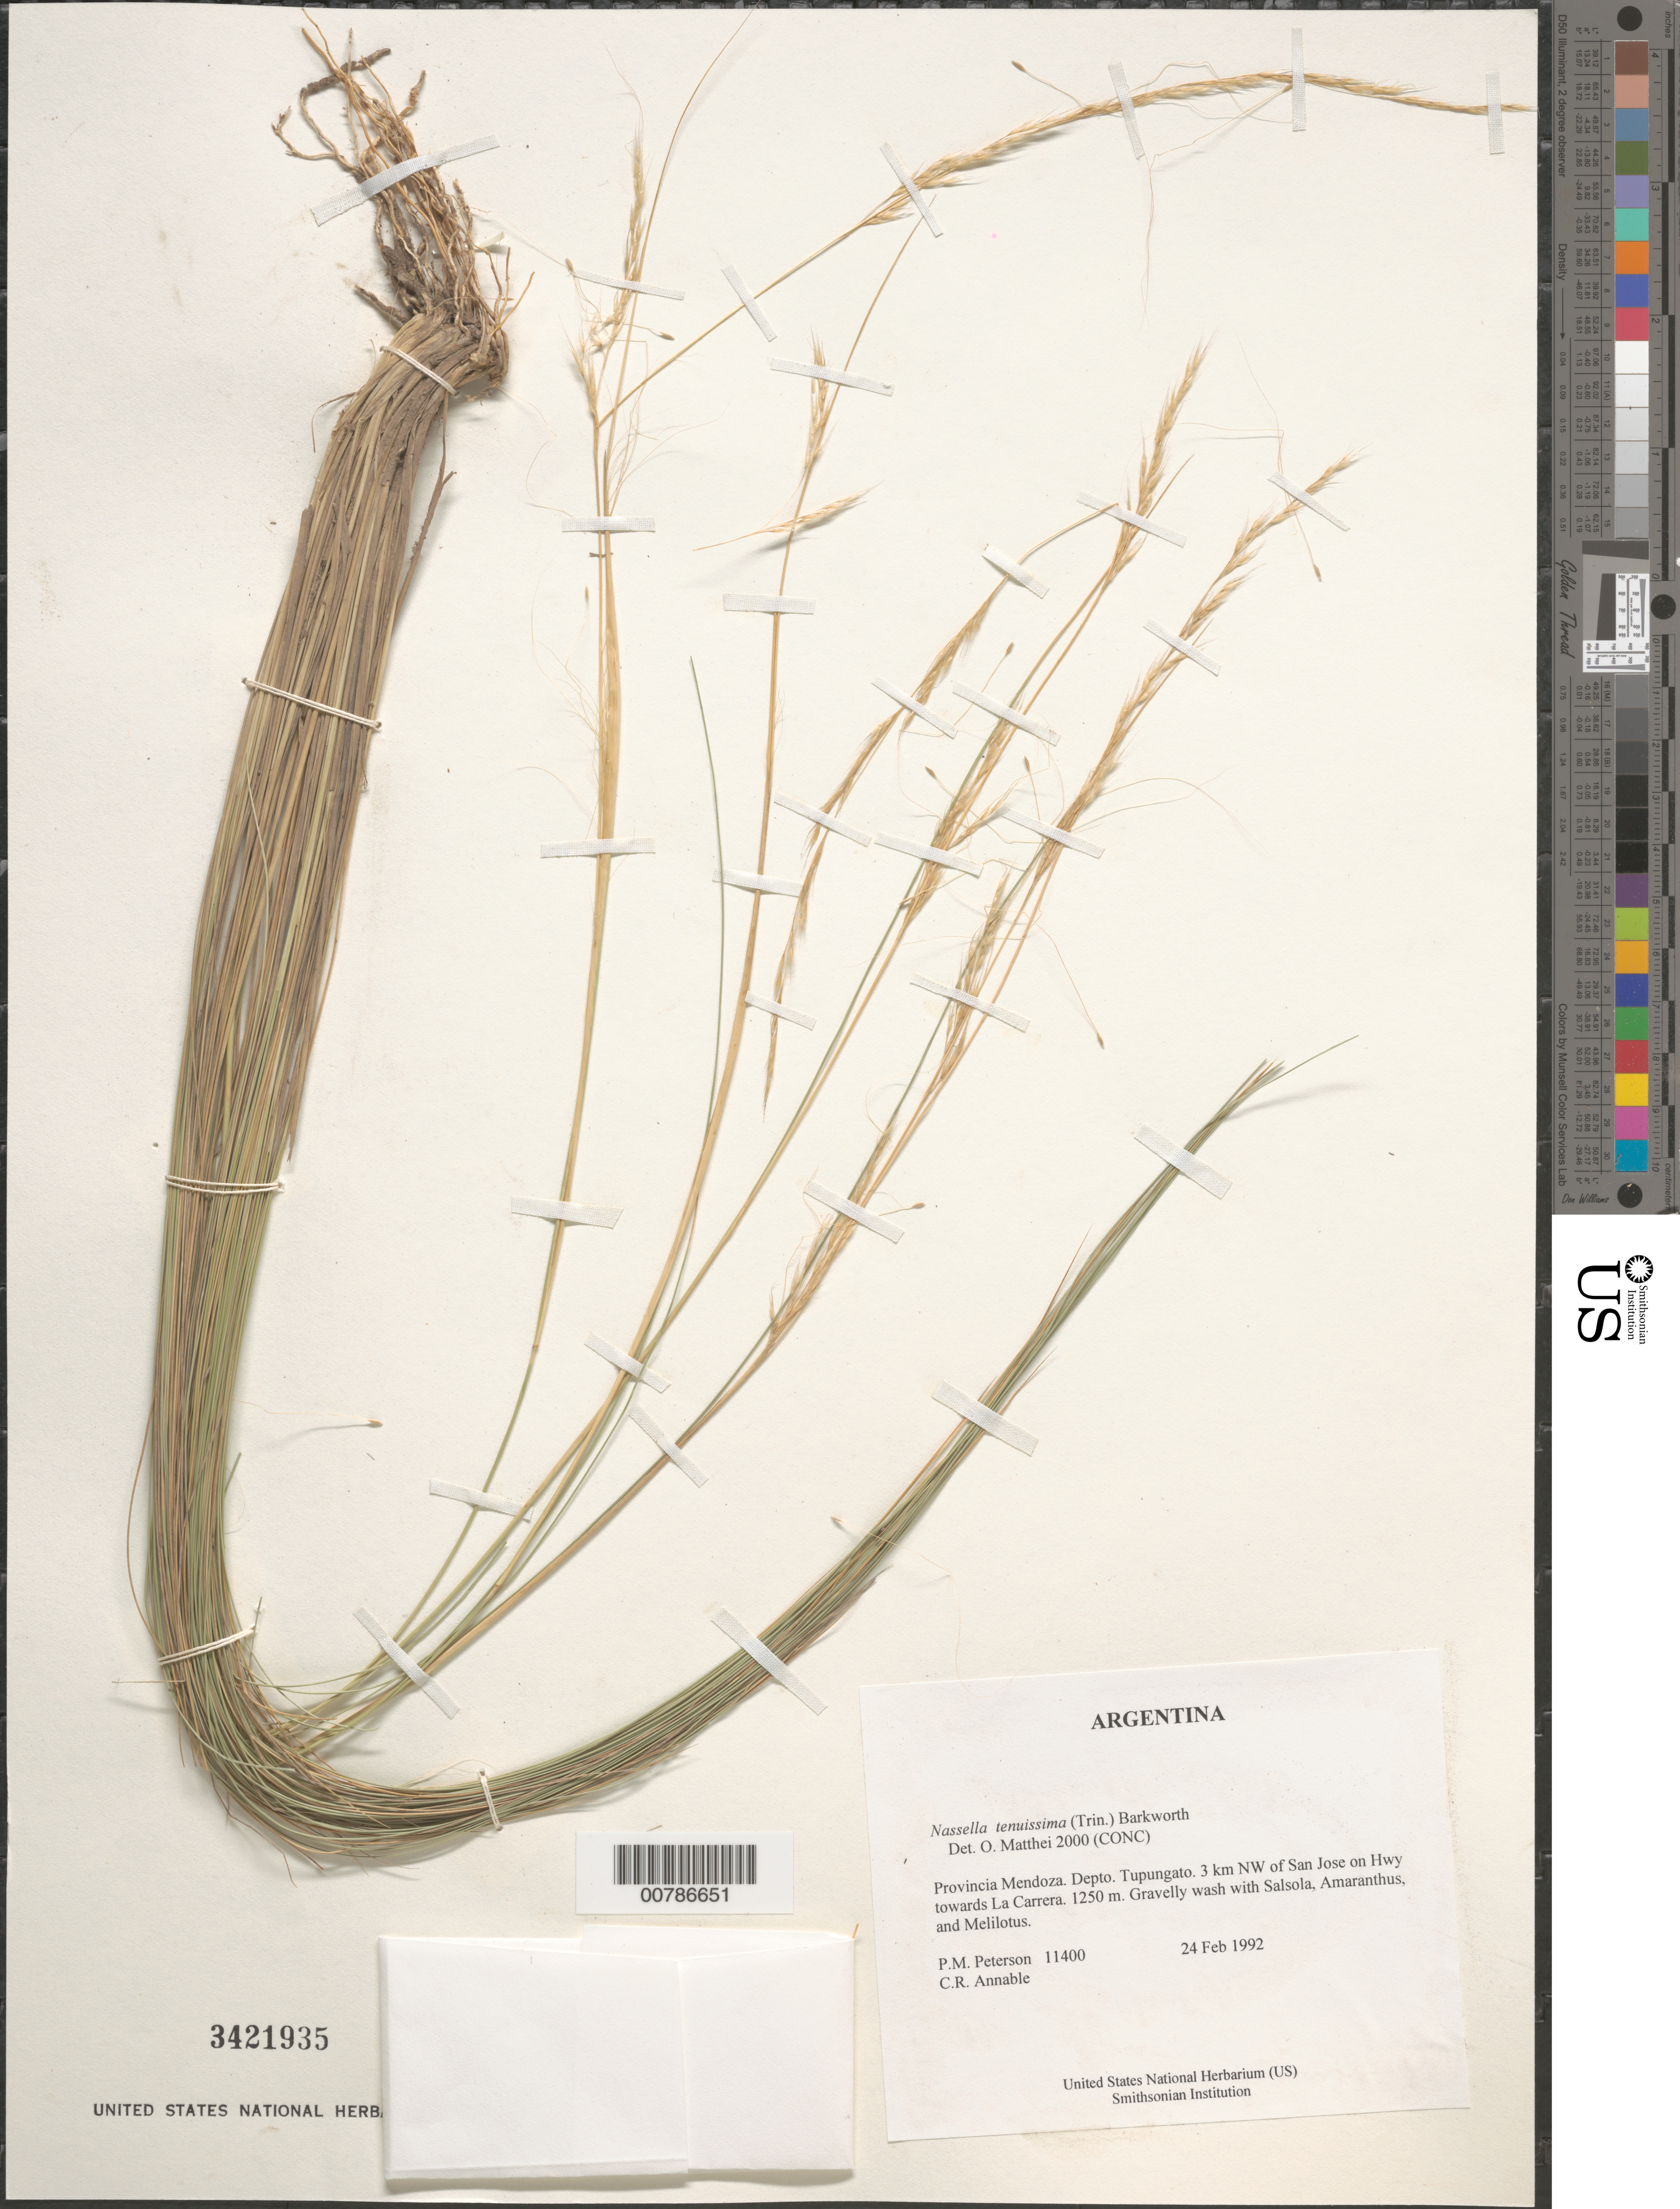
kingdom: Plantae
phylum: Tracheophyta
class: Liliopsida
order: Poales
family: Poaceae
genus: Nassella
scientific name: Nassella tenuissima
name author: (Trin.) Barkworth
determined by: Matthei, O. R.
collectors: P. M. Peterson & C. R. Annable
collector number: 11400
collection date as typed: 24 Feb 1992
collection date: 1992-02-24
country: Argentina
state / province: Mendoza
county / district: Tupungato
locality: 3 km NW of San Jose on Hwy towards La Carrera.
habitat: Gravelly wash with Salsola, Amaranthus, and Melilotus.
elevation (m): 1250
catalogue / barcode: US 3421935